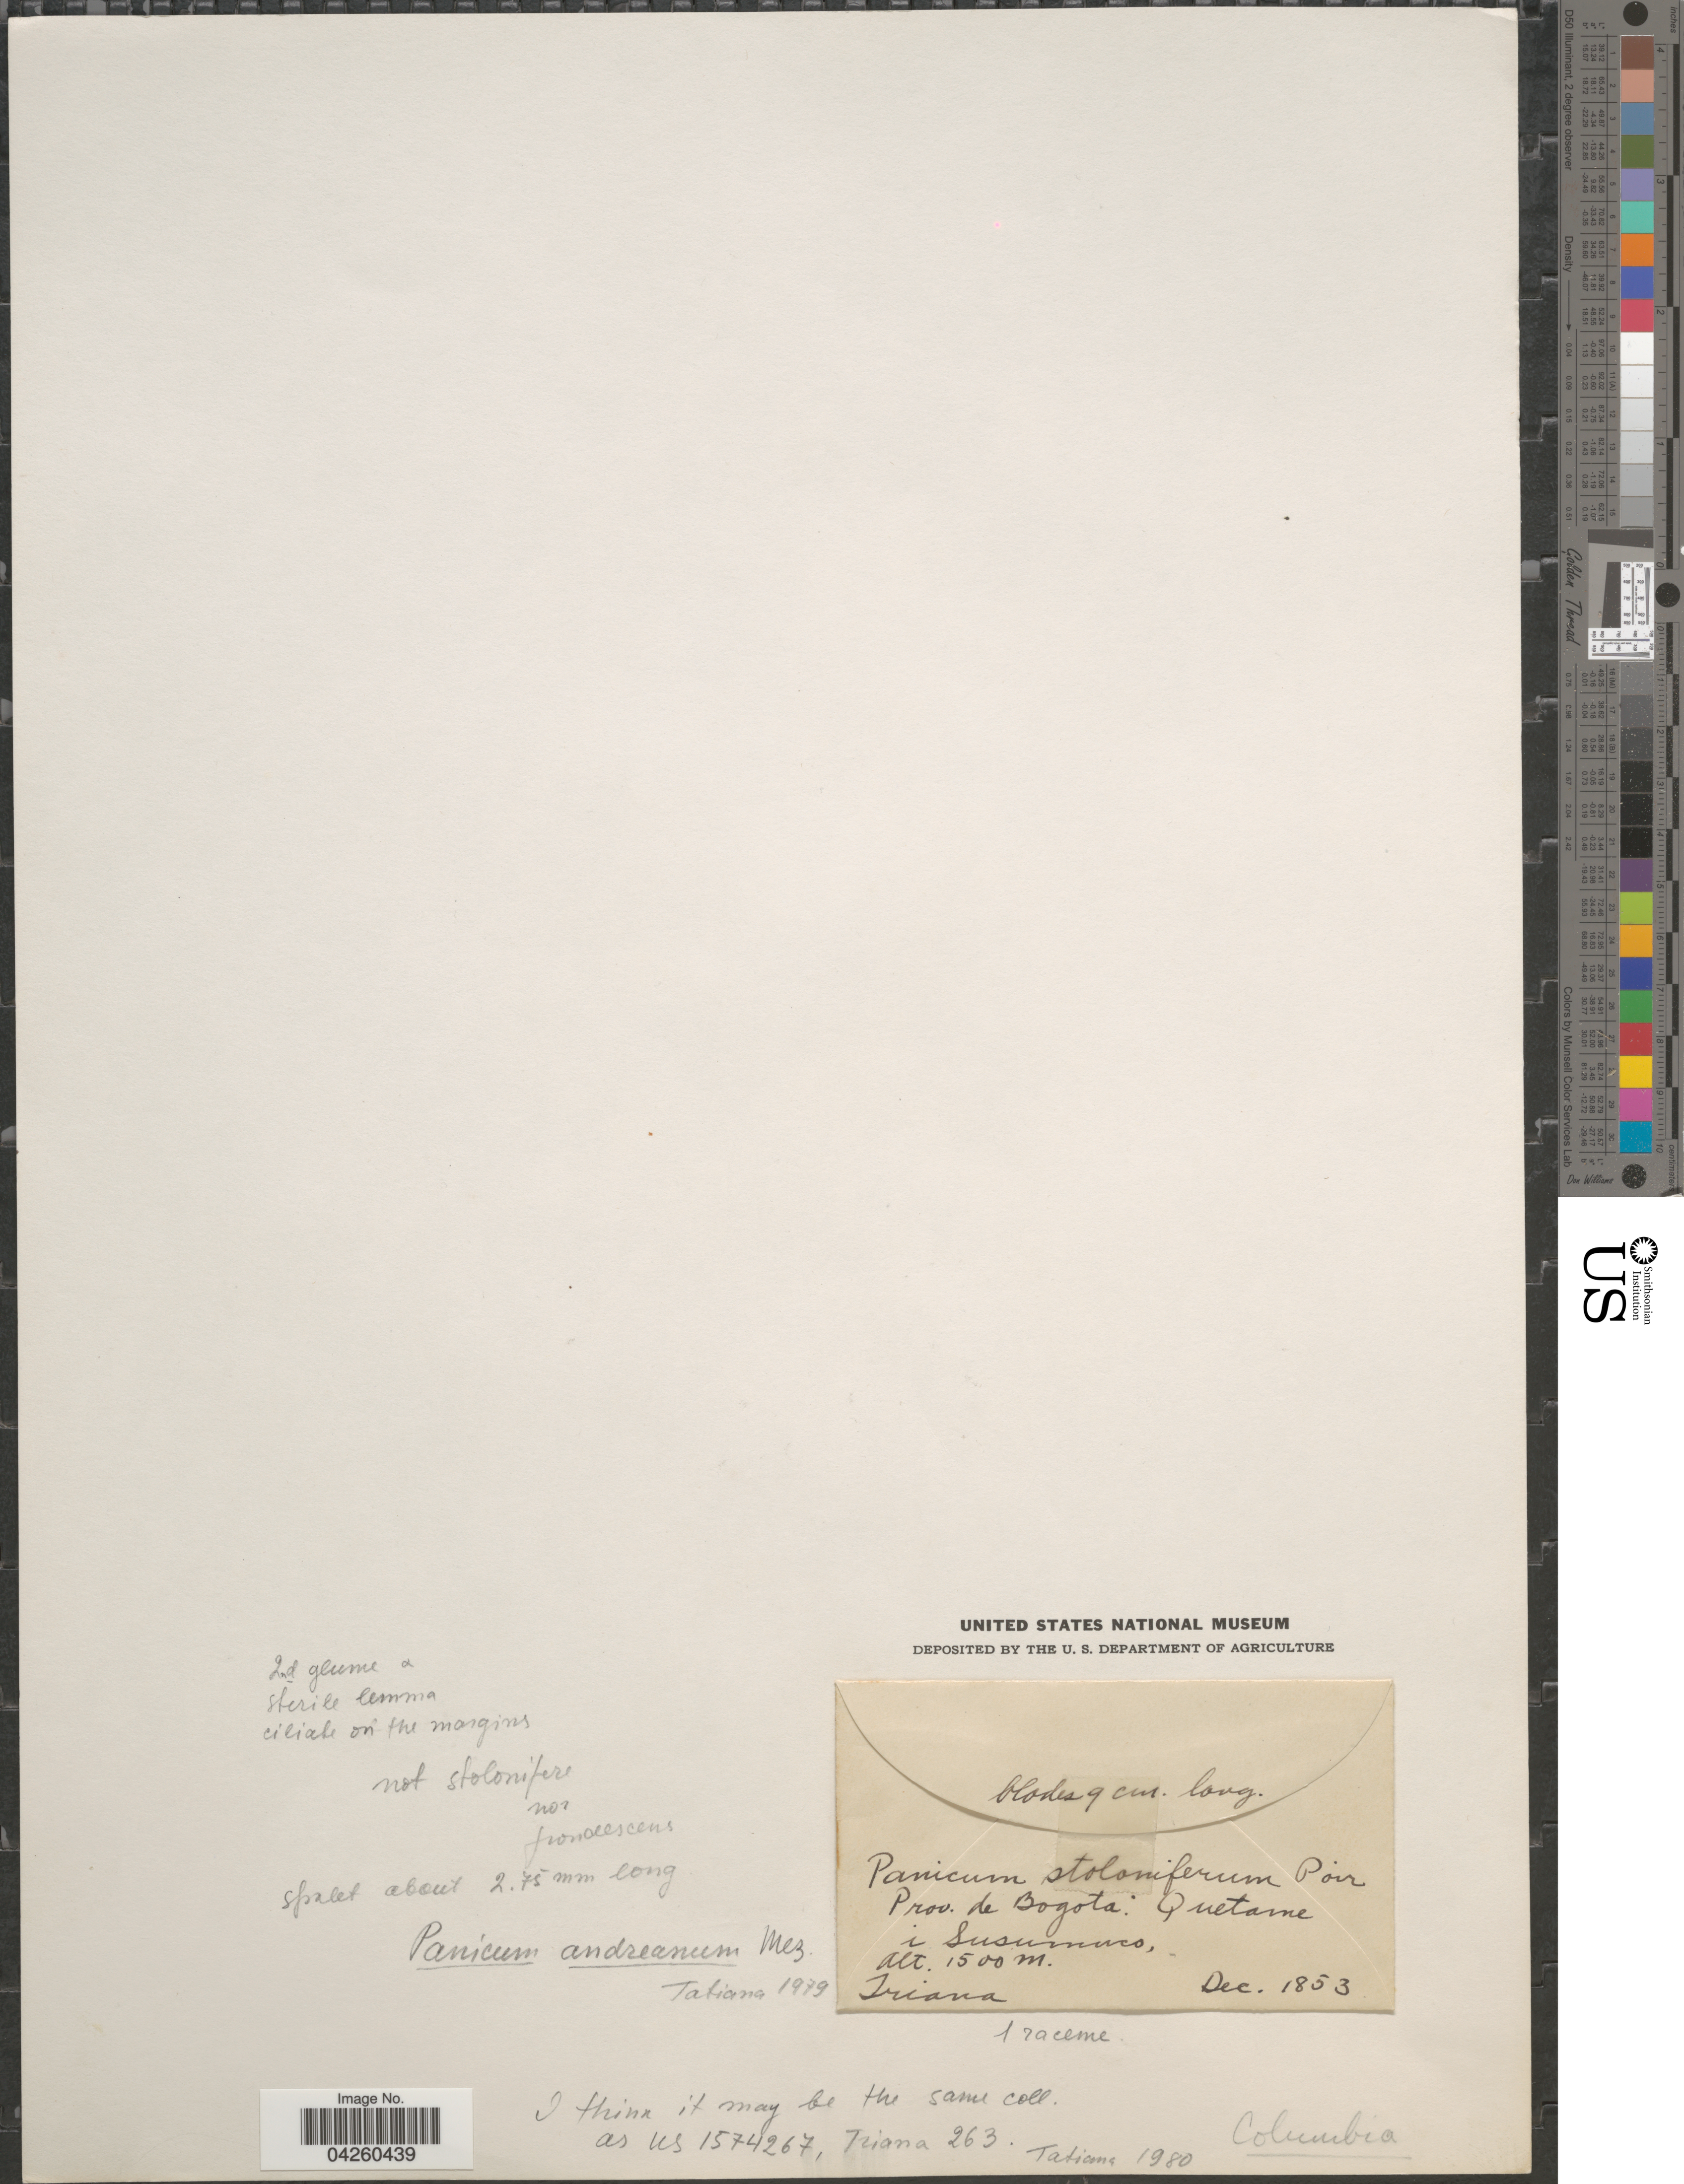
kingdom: Plantae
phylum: Tracheophyta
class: Liliopsida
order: Poales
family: Poaceae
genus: Ocellochloa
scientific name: Ocellochloa andreana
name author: (Mez) Zuloaga & Morrone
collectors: Triana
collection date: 1853-12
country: Colombia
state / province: Bogota D.C.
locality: Quetame i Susumuco.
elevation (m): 1500